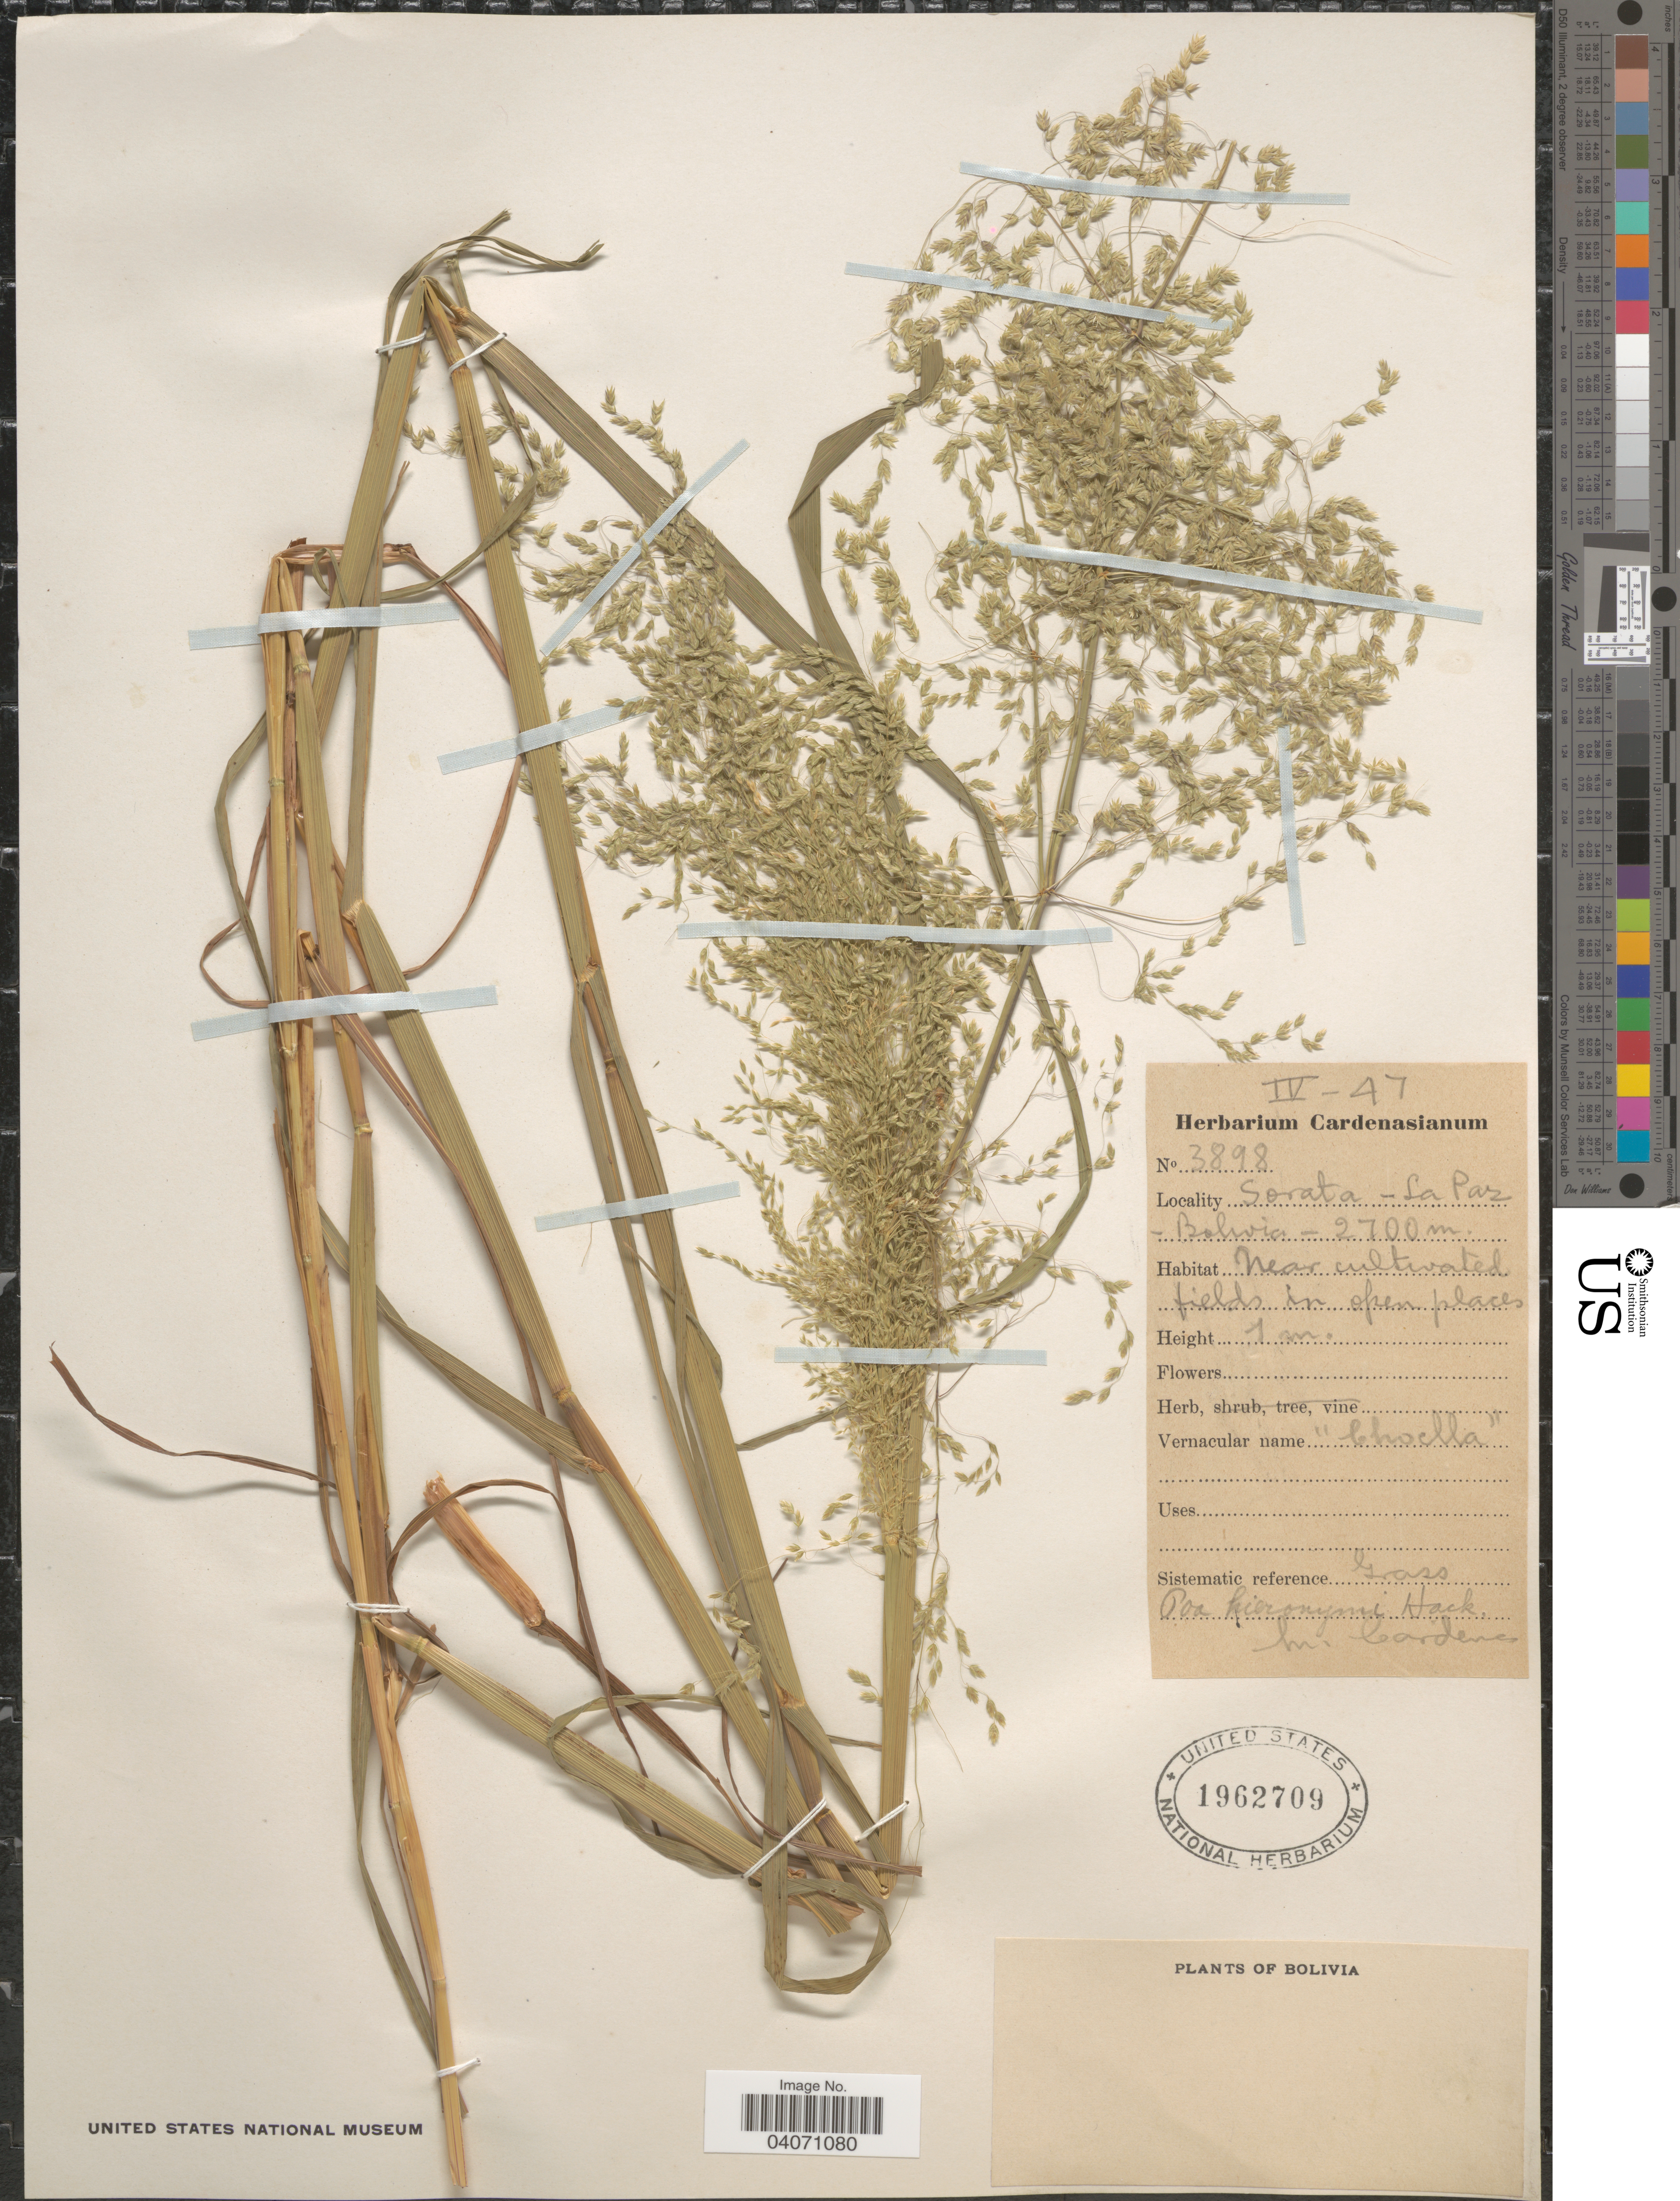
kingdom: Plantae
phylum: Tracheophyta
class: Liliopsida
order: Poales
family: Poaceae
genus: Poa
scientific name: Poa myriantha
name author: Hack. in Stuck.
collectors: M. Cárdenas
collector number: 3898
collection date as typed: Transcribed d/m/y: /4/47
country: Bolivia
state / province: La Paz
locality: Sorata. Near cultivated fields in open places.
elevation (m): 2700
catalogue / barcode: US 1962709